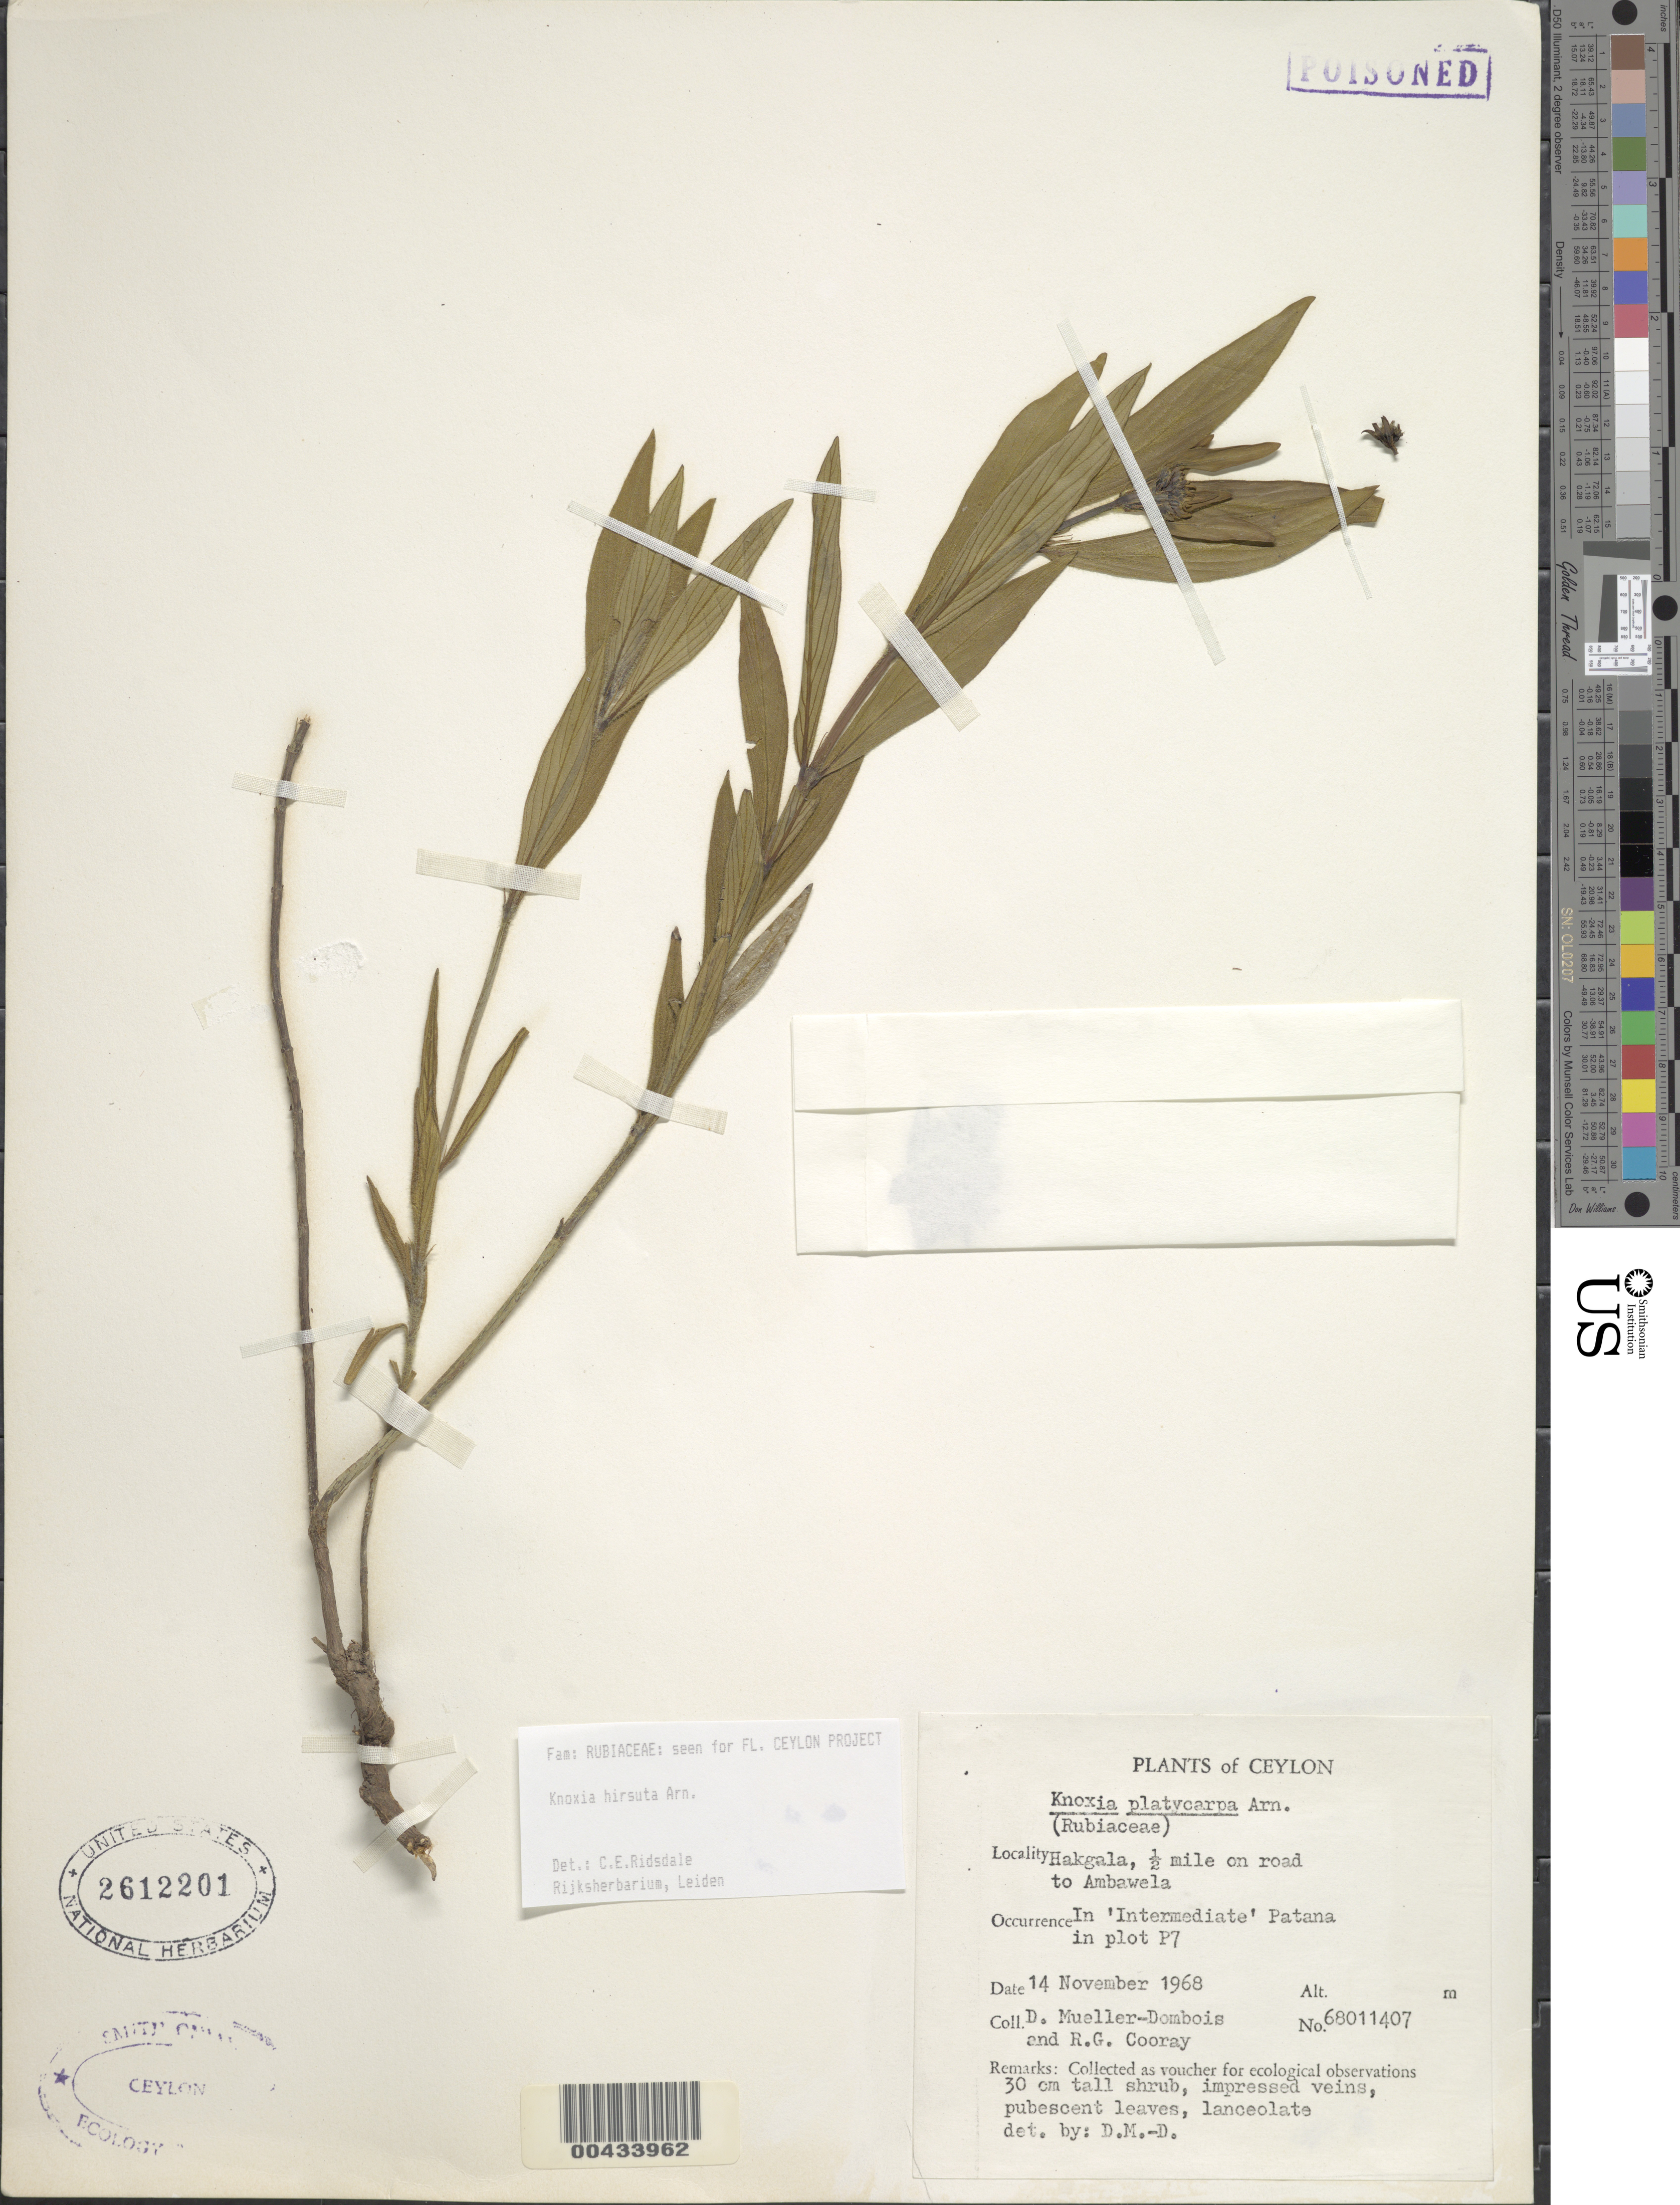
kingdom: Plantae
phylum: Tracheophyta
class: Magnoliopsida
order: Gentianales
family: Rubiaceae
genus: Knoxia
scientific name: Knoxia hirsuta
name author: Arn.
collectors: D. Mueller-Dombois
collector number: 68011407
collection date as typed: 14 Jan 1968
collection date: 1968-01-14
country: Sri Lanka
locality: Near Hakgala, 0.5 mi on rd to Ambawela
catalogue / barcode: US 2612201